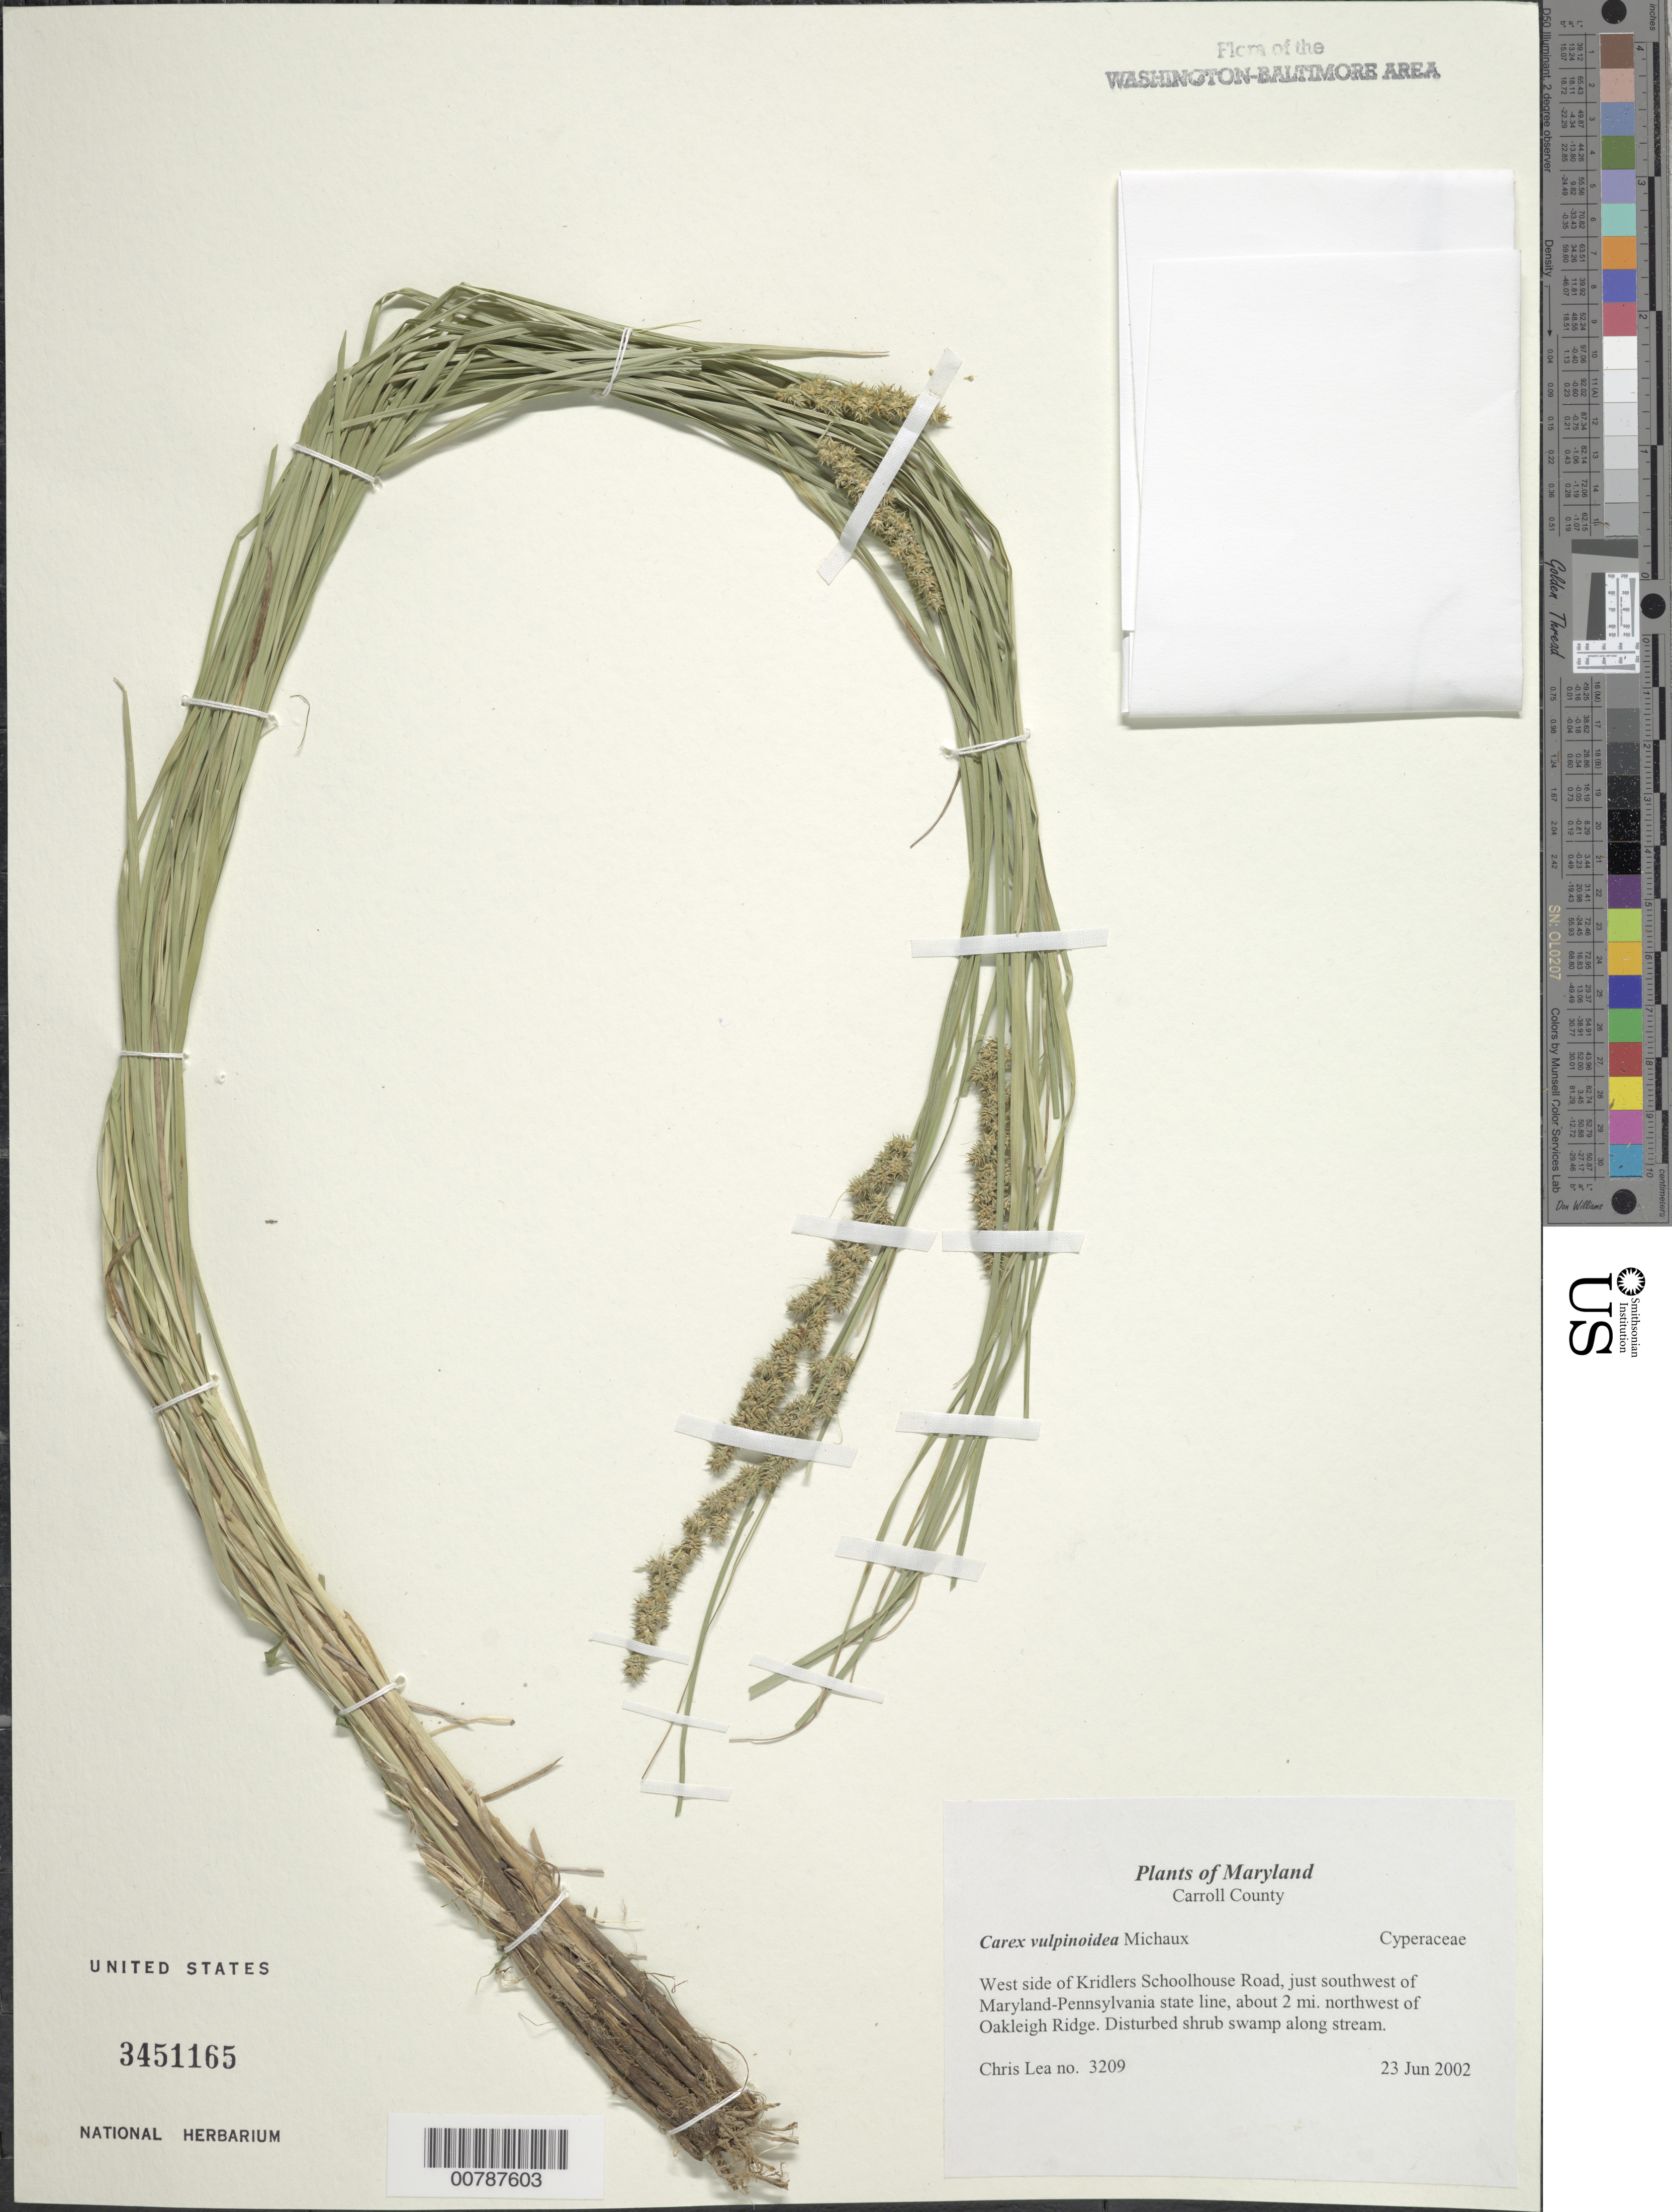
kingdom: Plantae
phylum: Tracheophyta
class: Liliopsida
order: Poales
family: Cyperaceae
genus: Carex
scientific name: Carex vulpinoidea Michx.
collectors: C. Lea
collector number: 3209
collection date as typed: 23 Jun 2002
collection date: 2002-06-23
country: United States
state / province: Maryland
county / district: Carroll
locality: West side of Kridlers Schoolhouse Road, just southwest of Maryland-Pennsylvania state line, about 2 mi. northwest of Oakleigh Ridge.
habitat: Disturbed shrub swamp along stream.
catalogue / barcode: US 3451165